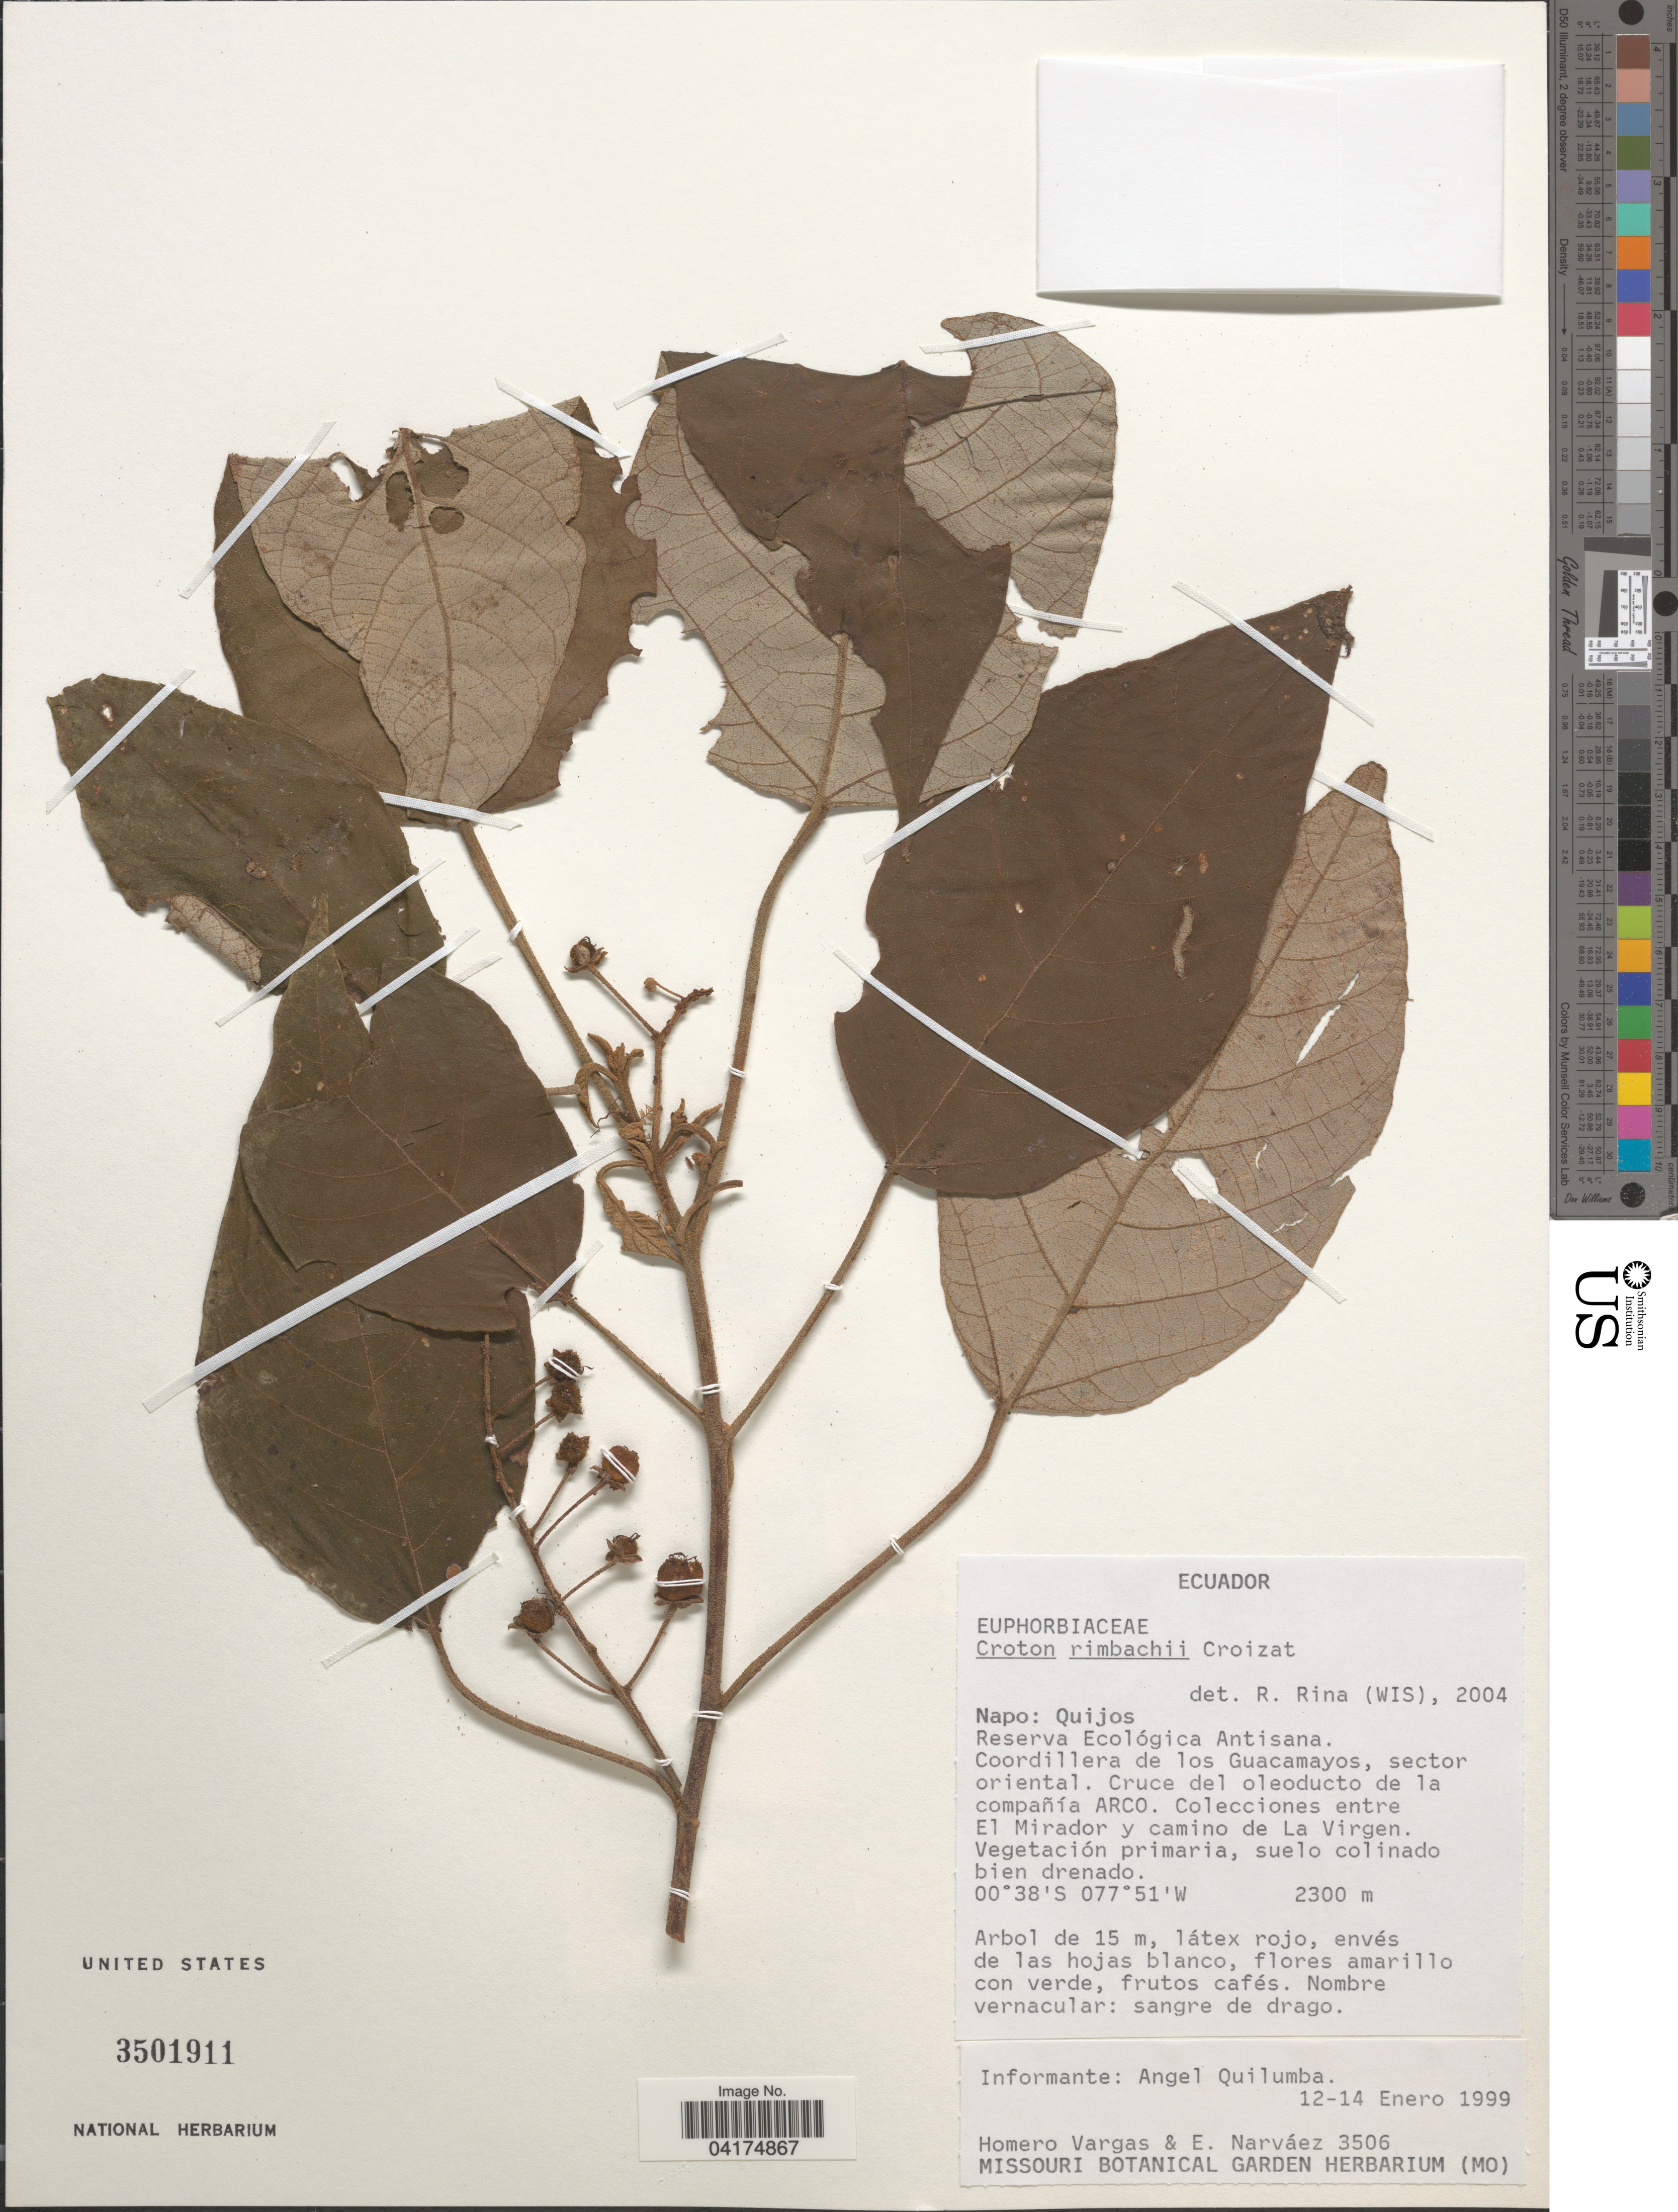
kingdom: Plantae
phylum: Tracheophyta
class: Magnoliopsida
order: Malpighiales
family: Euphorbiaceae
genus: Croton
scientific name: Croton rimbachii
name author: Croizat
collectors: H. Vargas & E. Narváez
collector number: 3506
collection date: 1999-01-12/1999-01-14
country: Ecuador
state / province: Napo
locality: Quijos. Reserva Ecológica Antisana. Coordillera de los Guacamayos, sector oriental. Cruce del oleoducto de la compañía ARCO. Entre El Mirador y camino de La Virgen.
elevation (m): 2300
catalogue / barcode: US 3501911